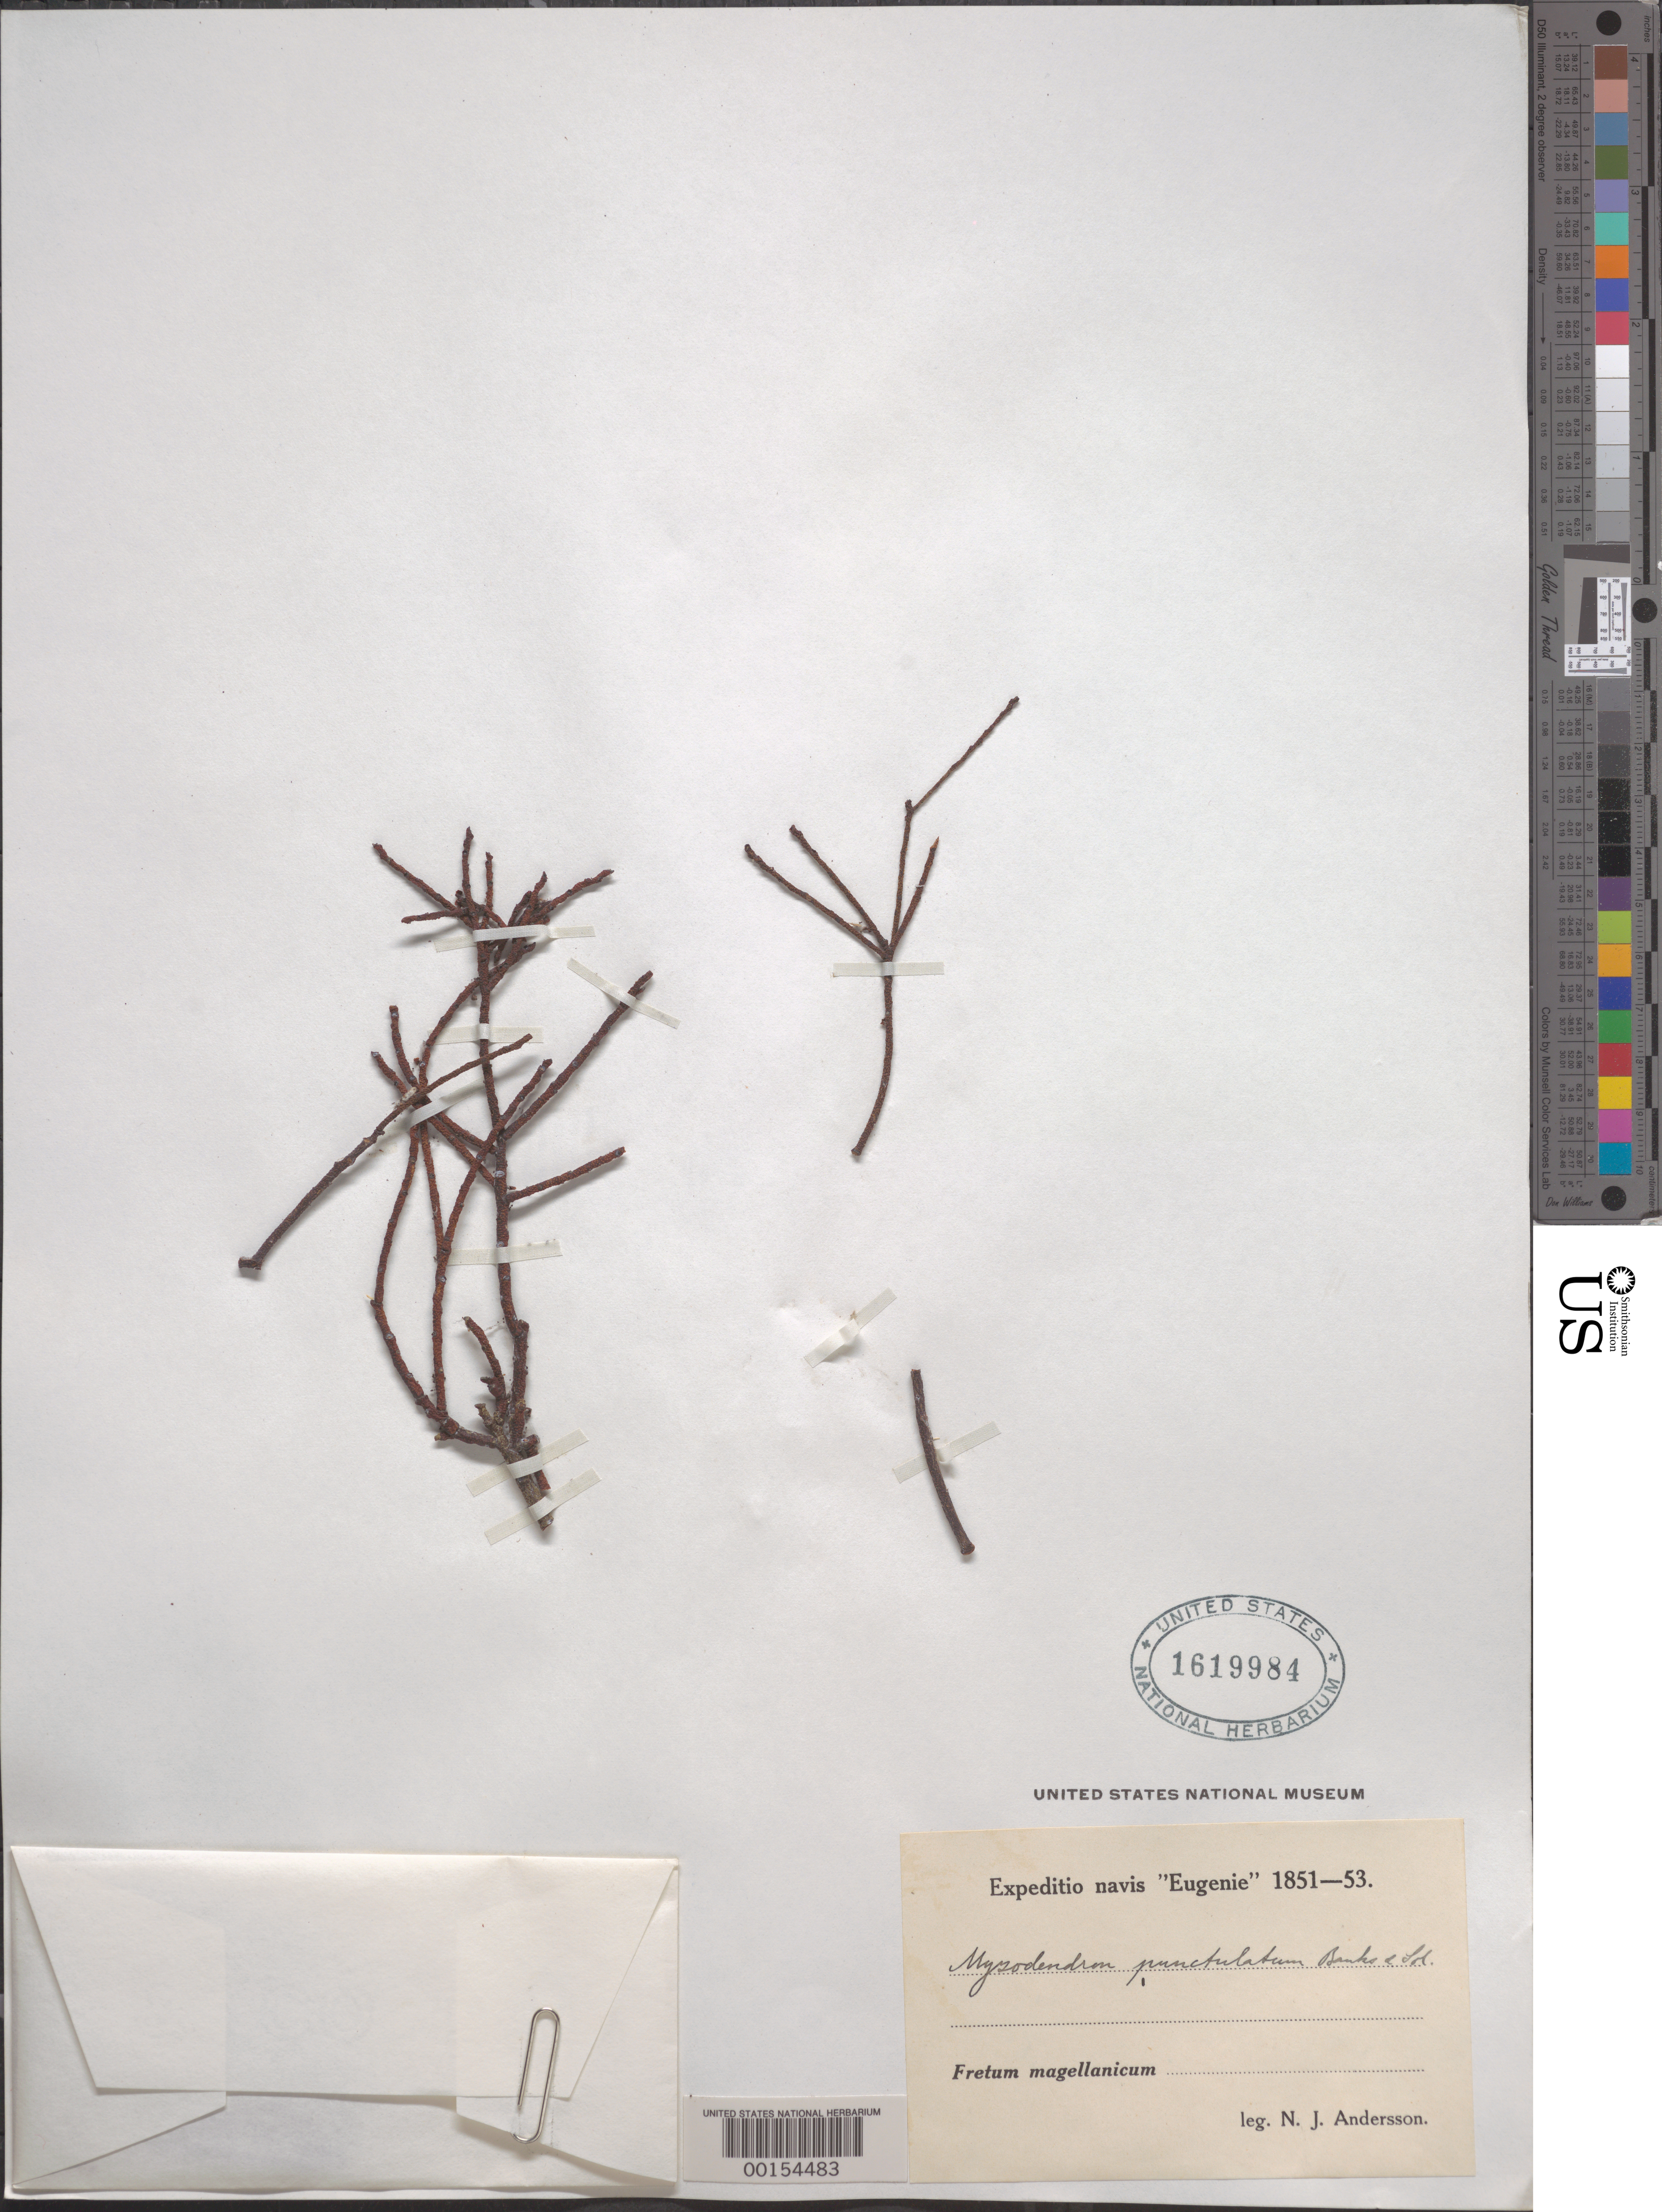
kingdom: Plantae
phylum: Tracheophyta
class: Magnoliopsida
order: Santalales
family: Misodendraceae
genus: Misodendrum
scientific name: Misodendrum punctulatum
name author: Sol. ex DC.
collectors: N. J. Andersson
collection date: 1851/1853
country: Chile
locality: Fretum magellanicum.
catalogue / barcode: US 1619984